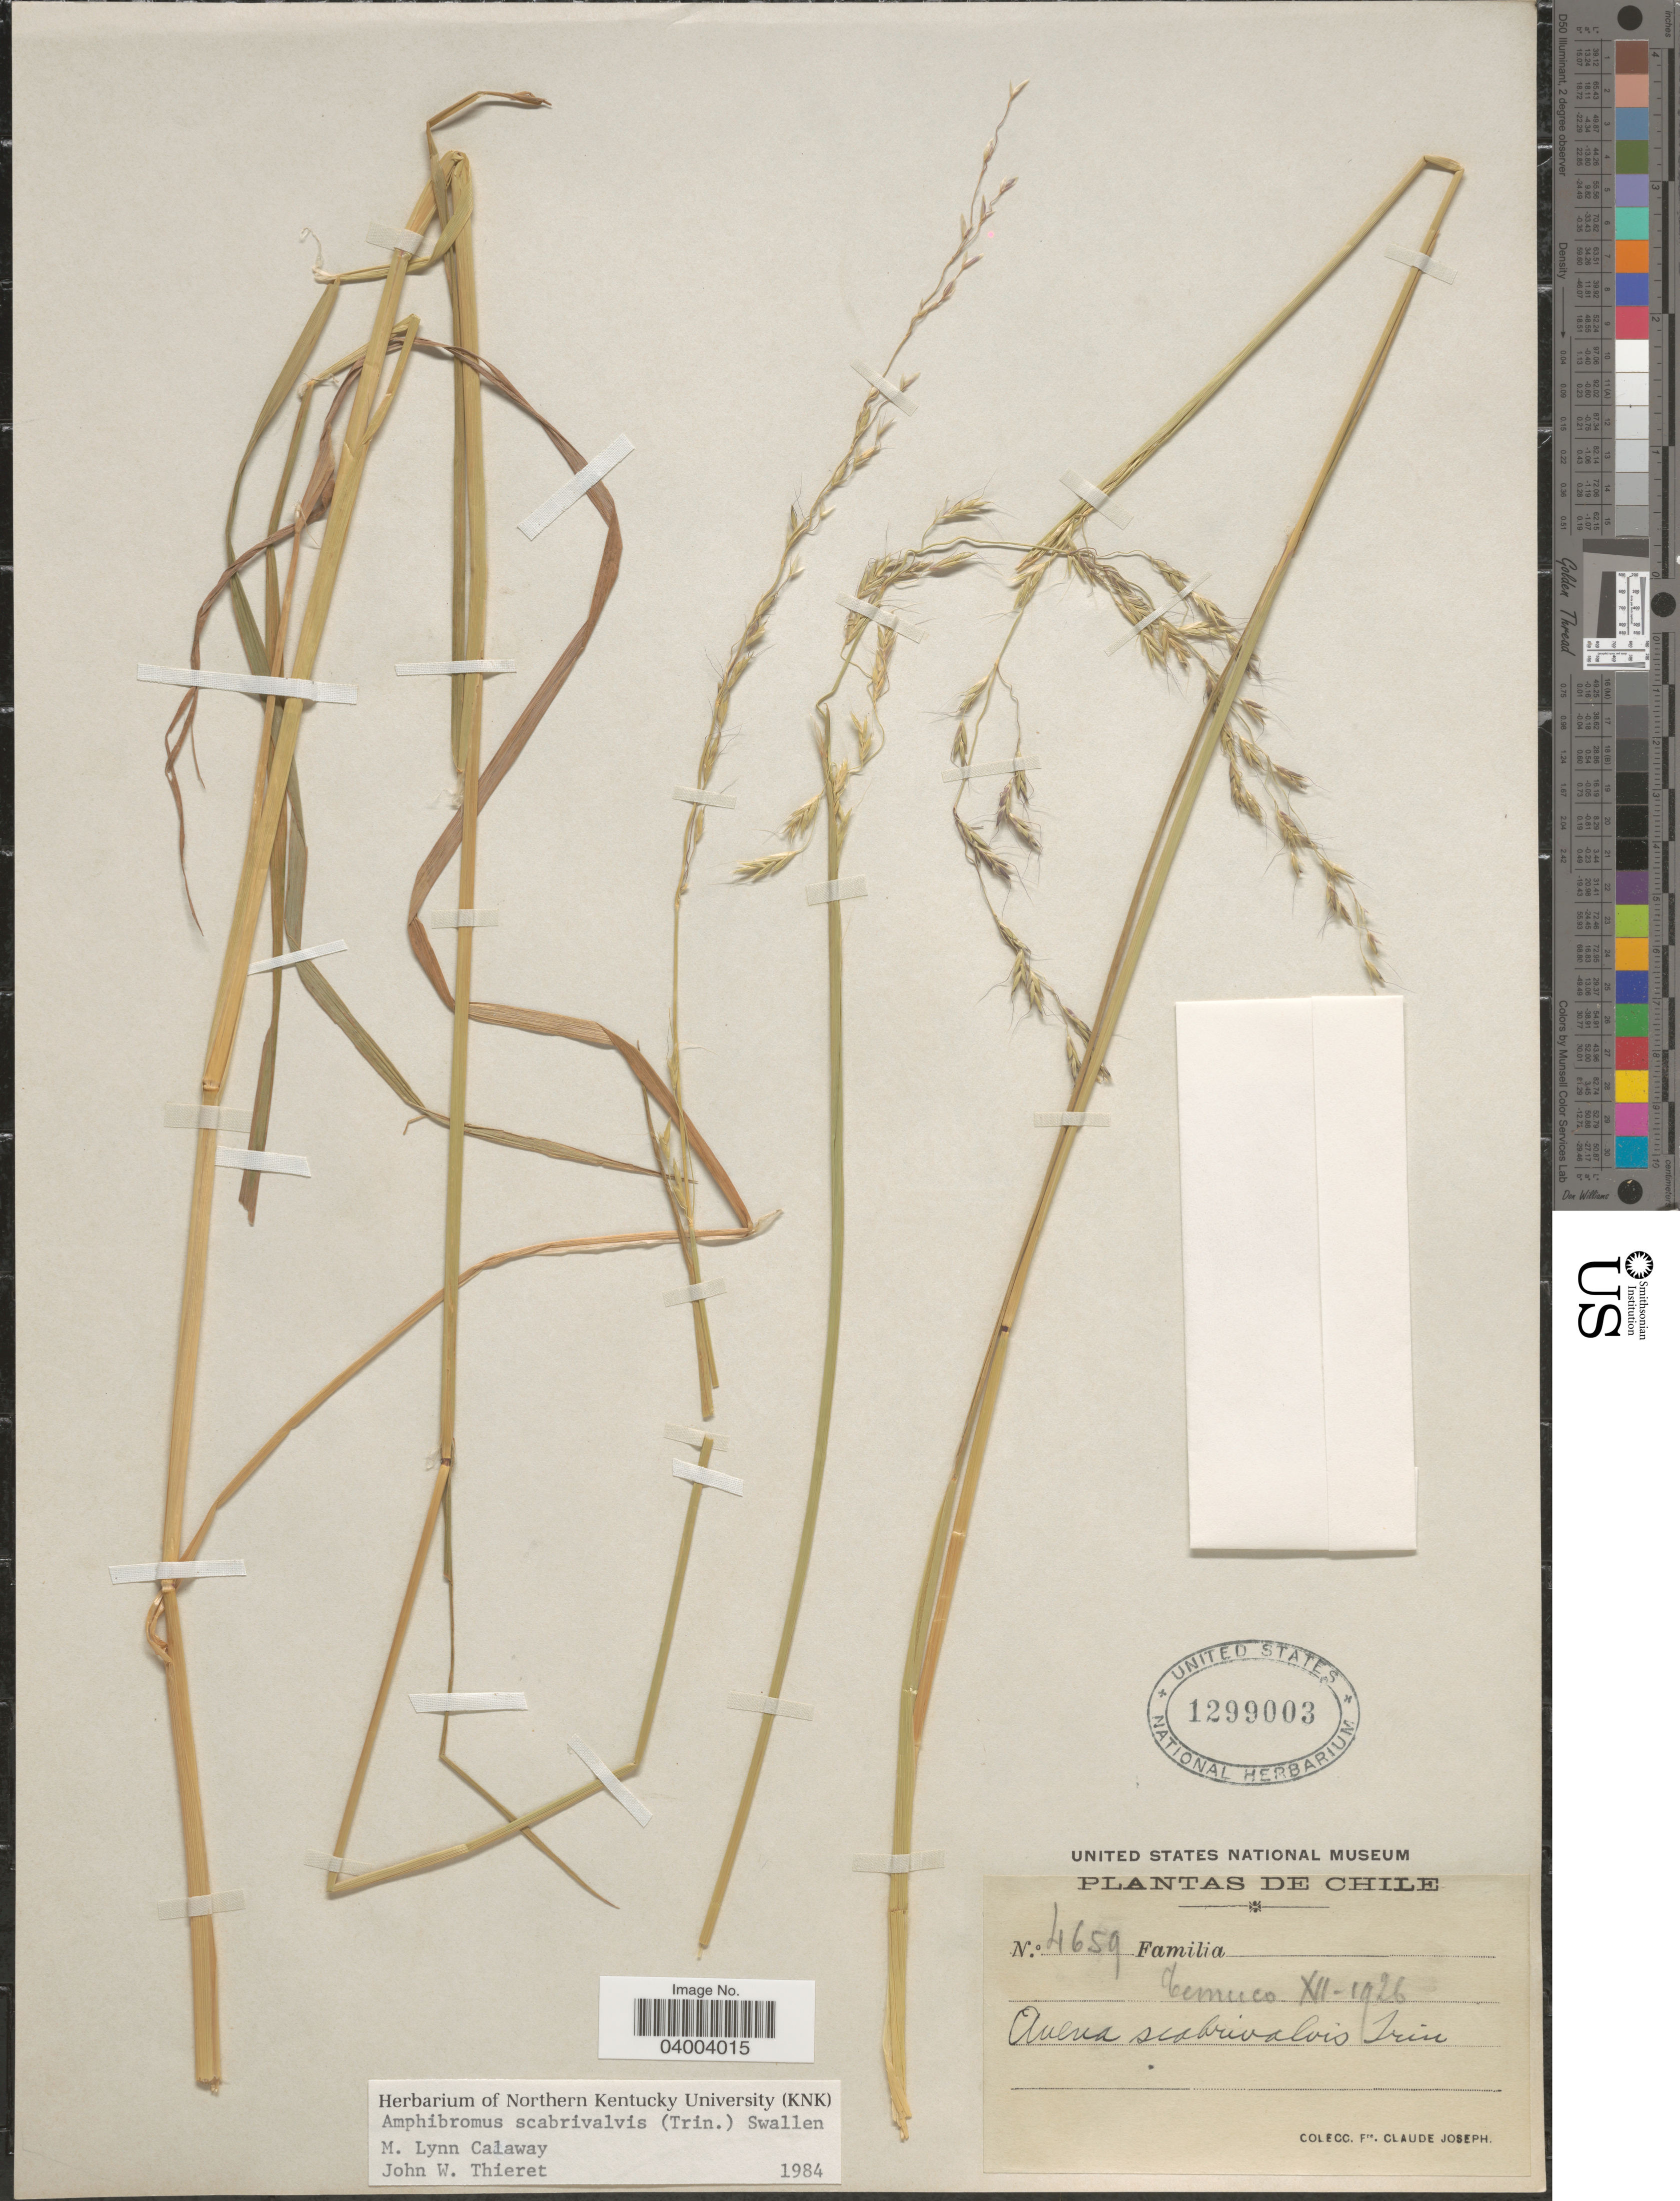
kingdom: Plantae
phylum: Tracheophyta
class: Liliopsida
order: Poales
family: Poaceae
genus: Amphibromus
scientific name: Amphibromus scabrivalvis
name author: (Trin.) Swallen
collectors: Bro. Claude-Joseph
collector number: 4659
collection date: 1926-12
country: Chile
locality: Temuco.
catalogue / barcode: US 1299003